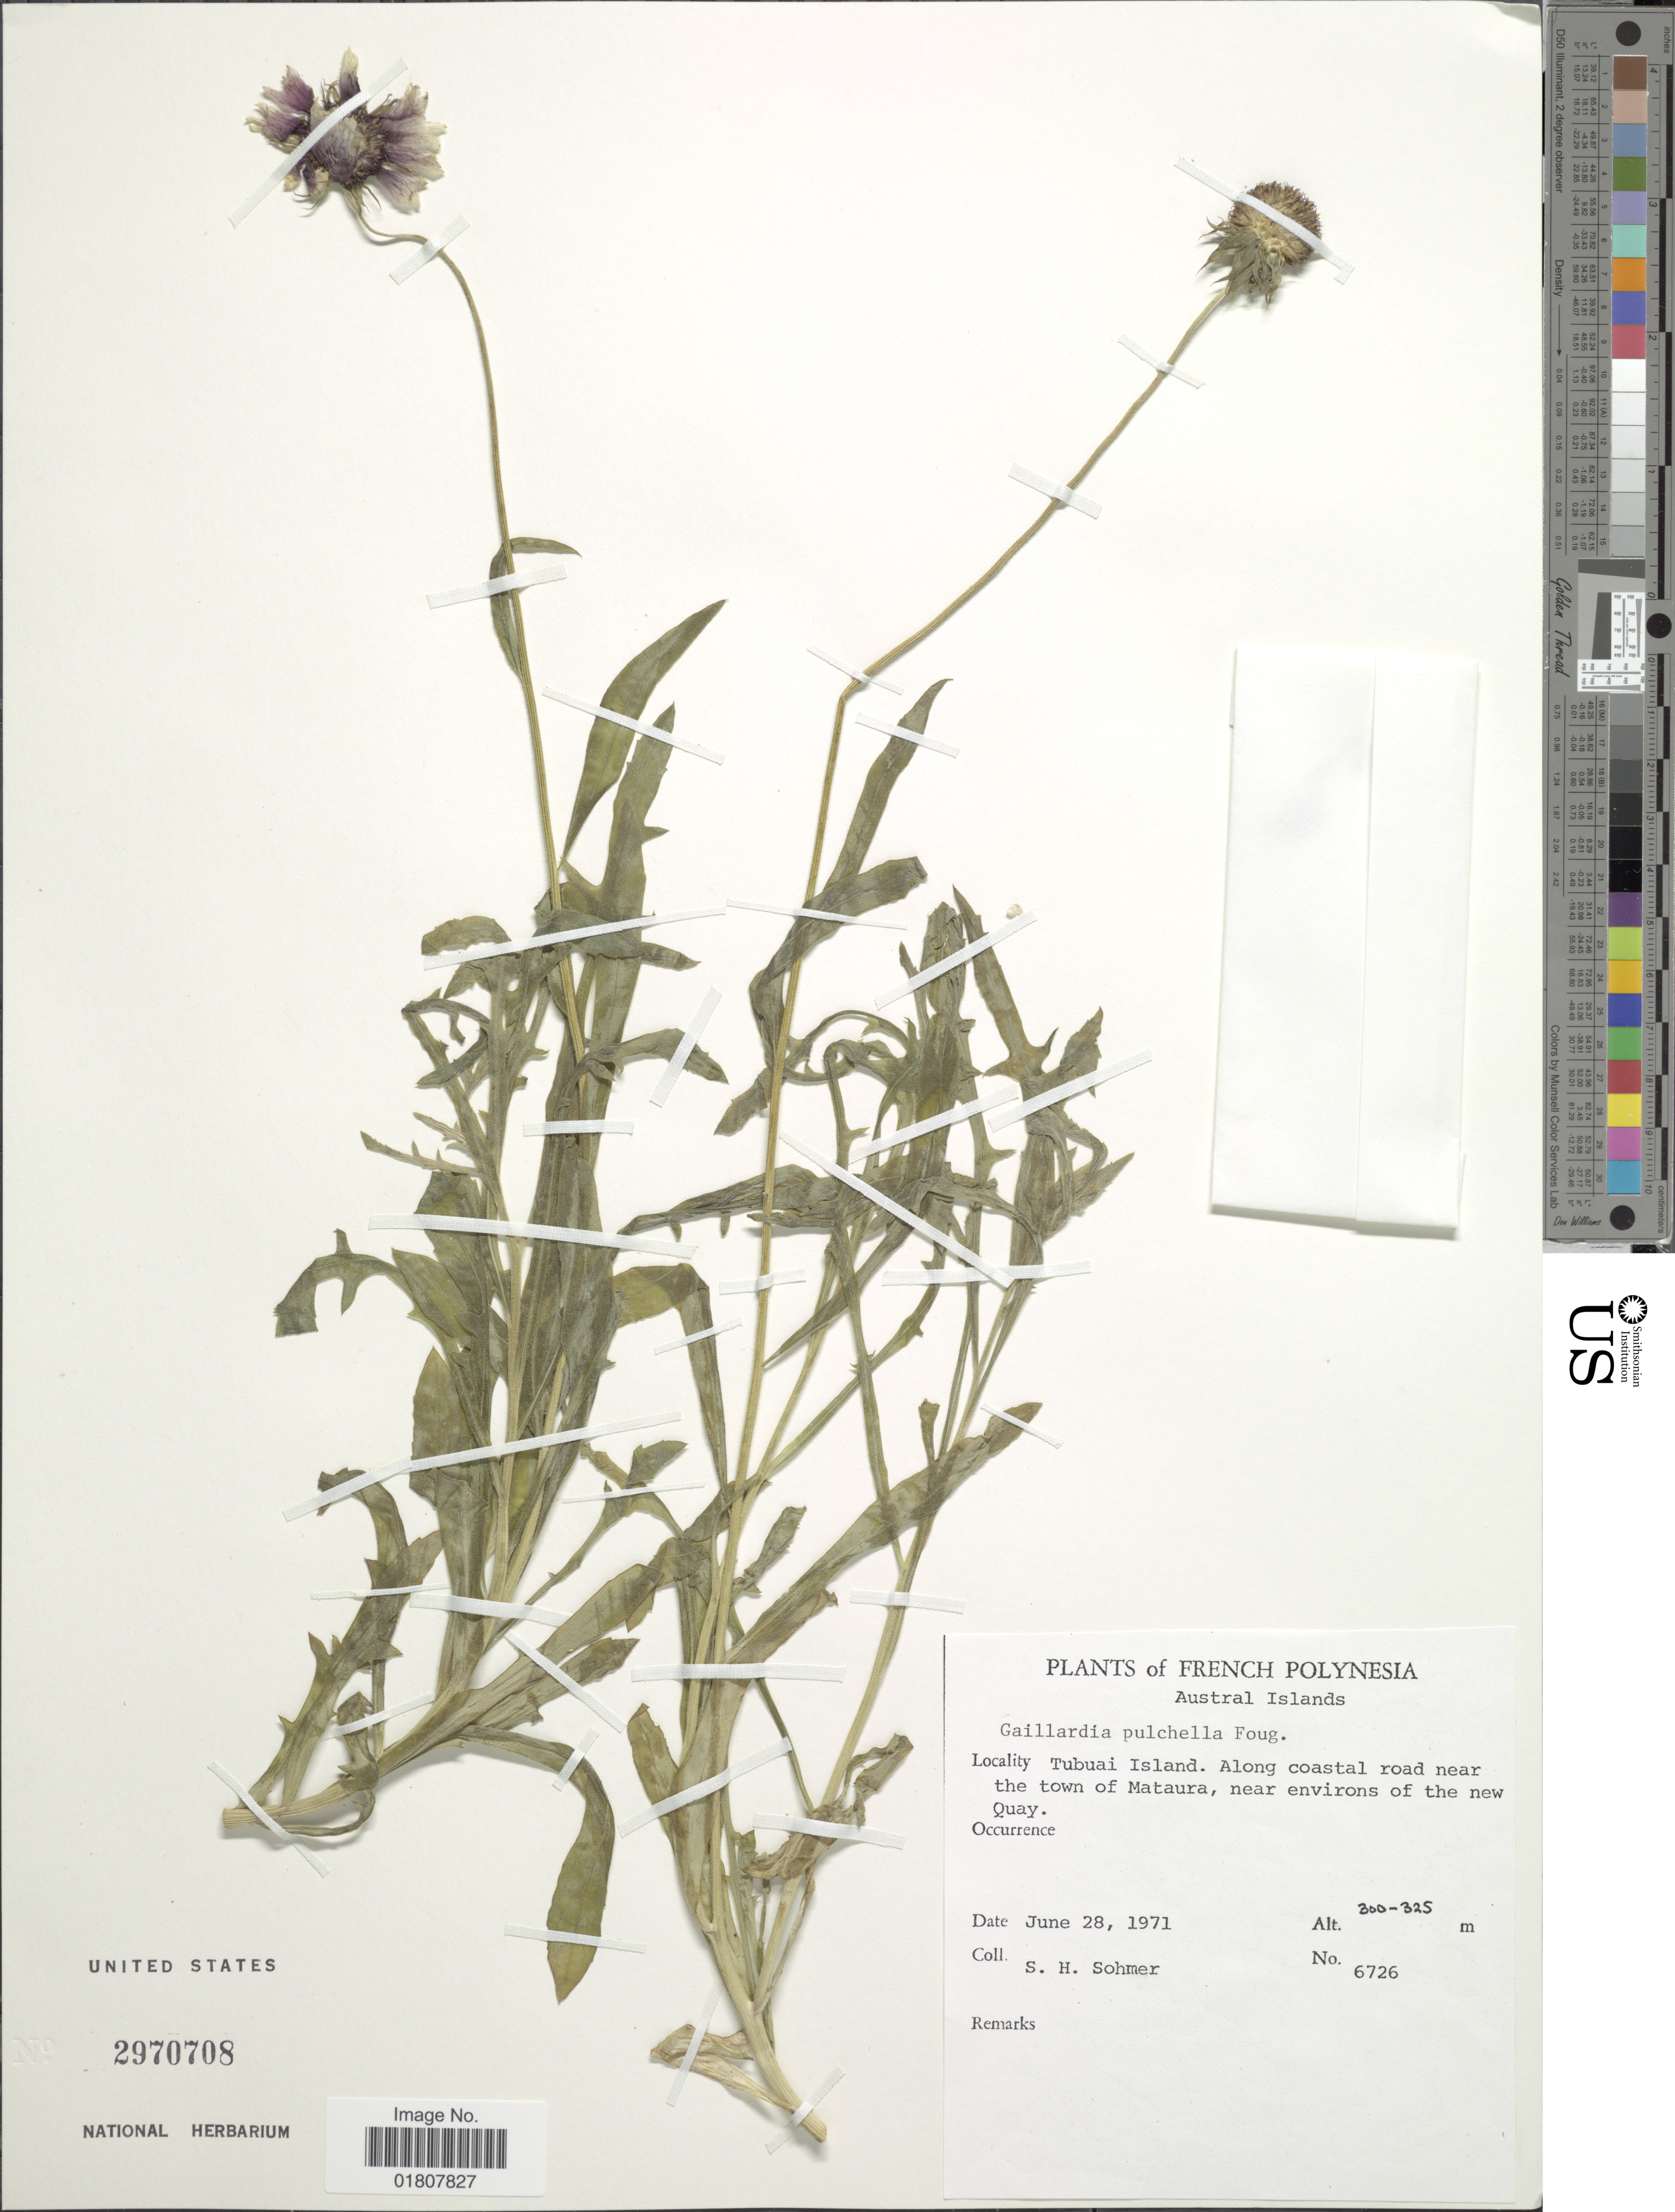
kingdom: Plantae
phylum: Tracheophyta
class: Magnoliopsida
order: Asterales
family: Asteraceae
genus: Gaillardia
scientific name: Gaillardia pulchella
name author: Foug.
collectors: S. H. Sohmer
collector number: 6726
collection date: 1971-06-28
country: French Polynesia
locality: Austral Islands, Tuabuai Island, along coastal road near the town of Mataura, near environs of the new Quay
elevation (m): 300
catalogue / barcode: US 2970708